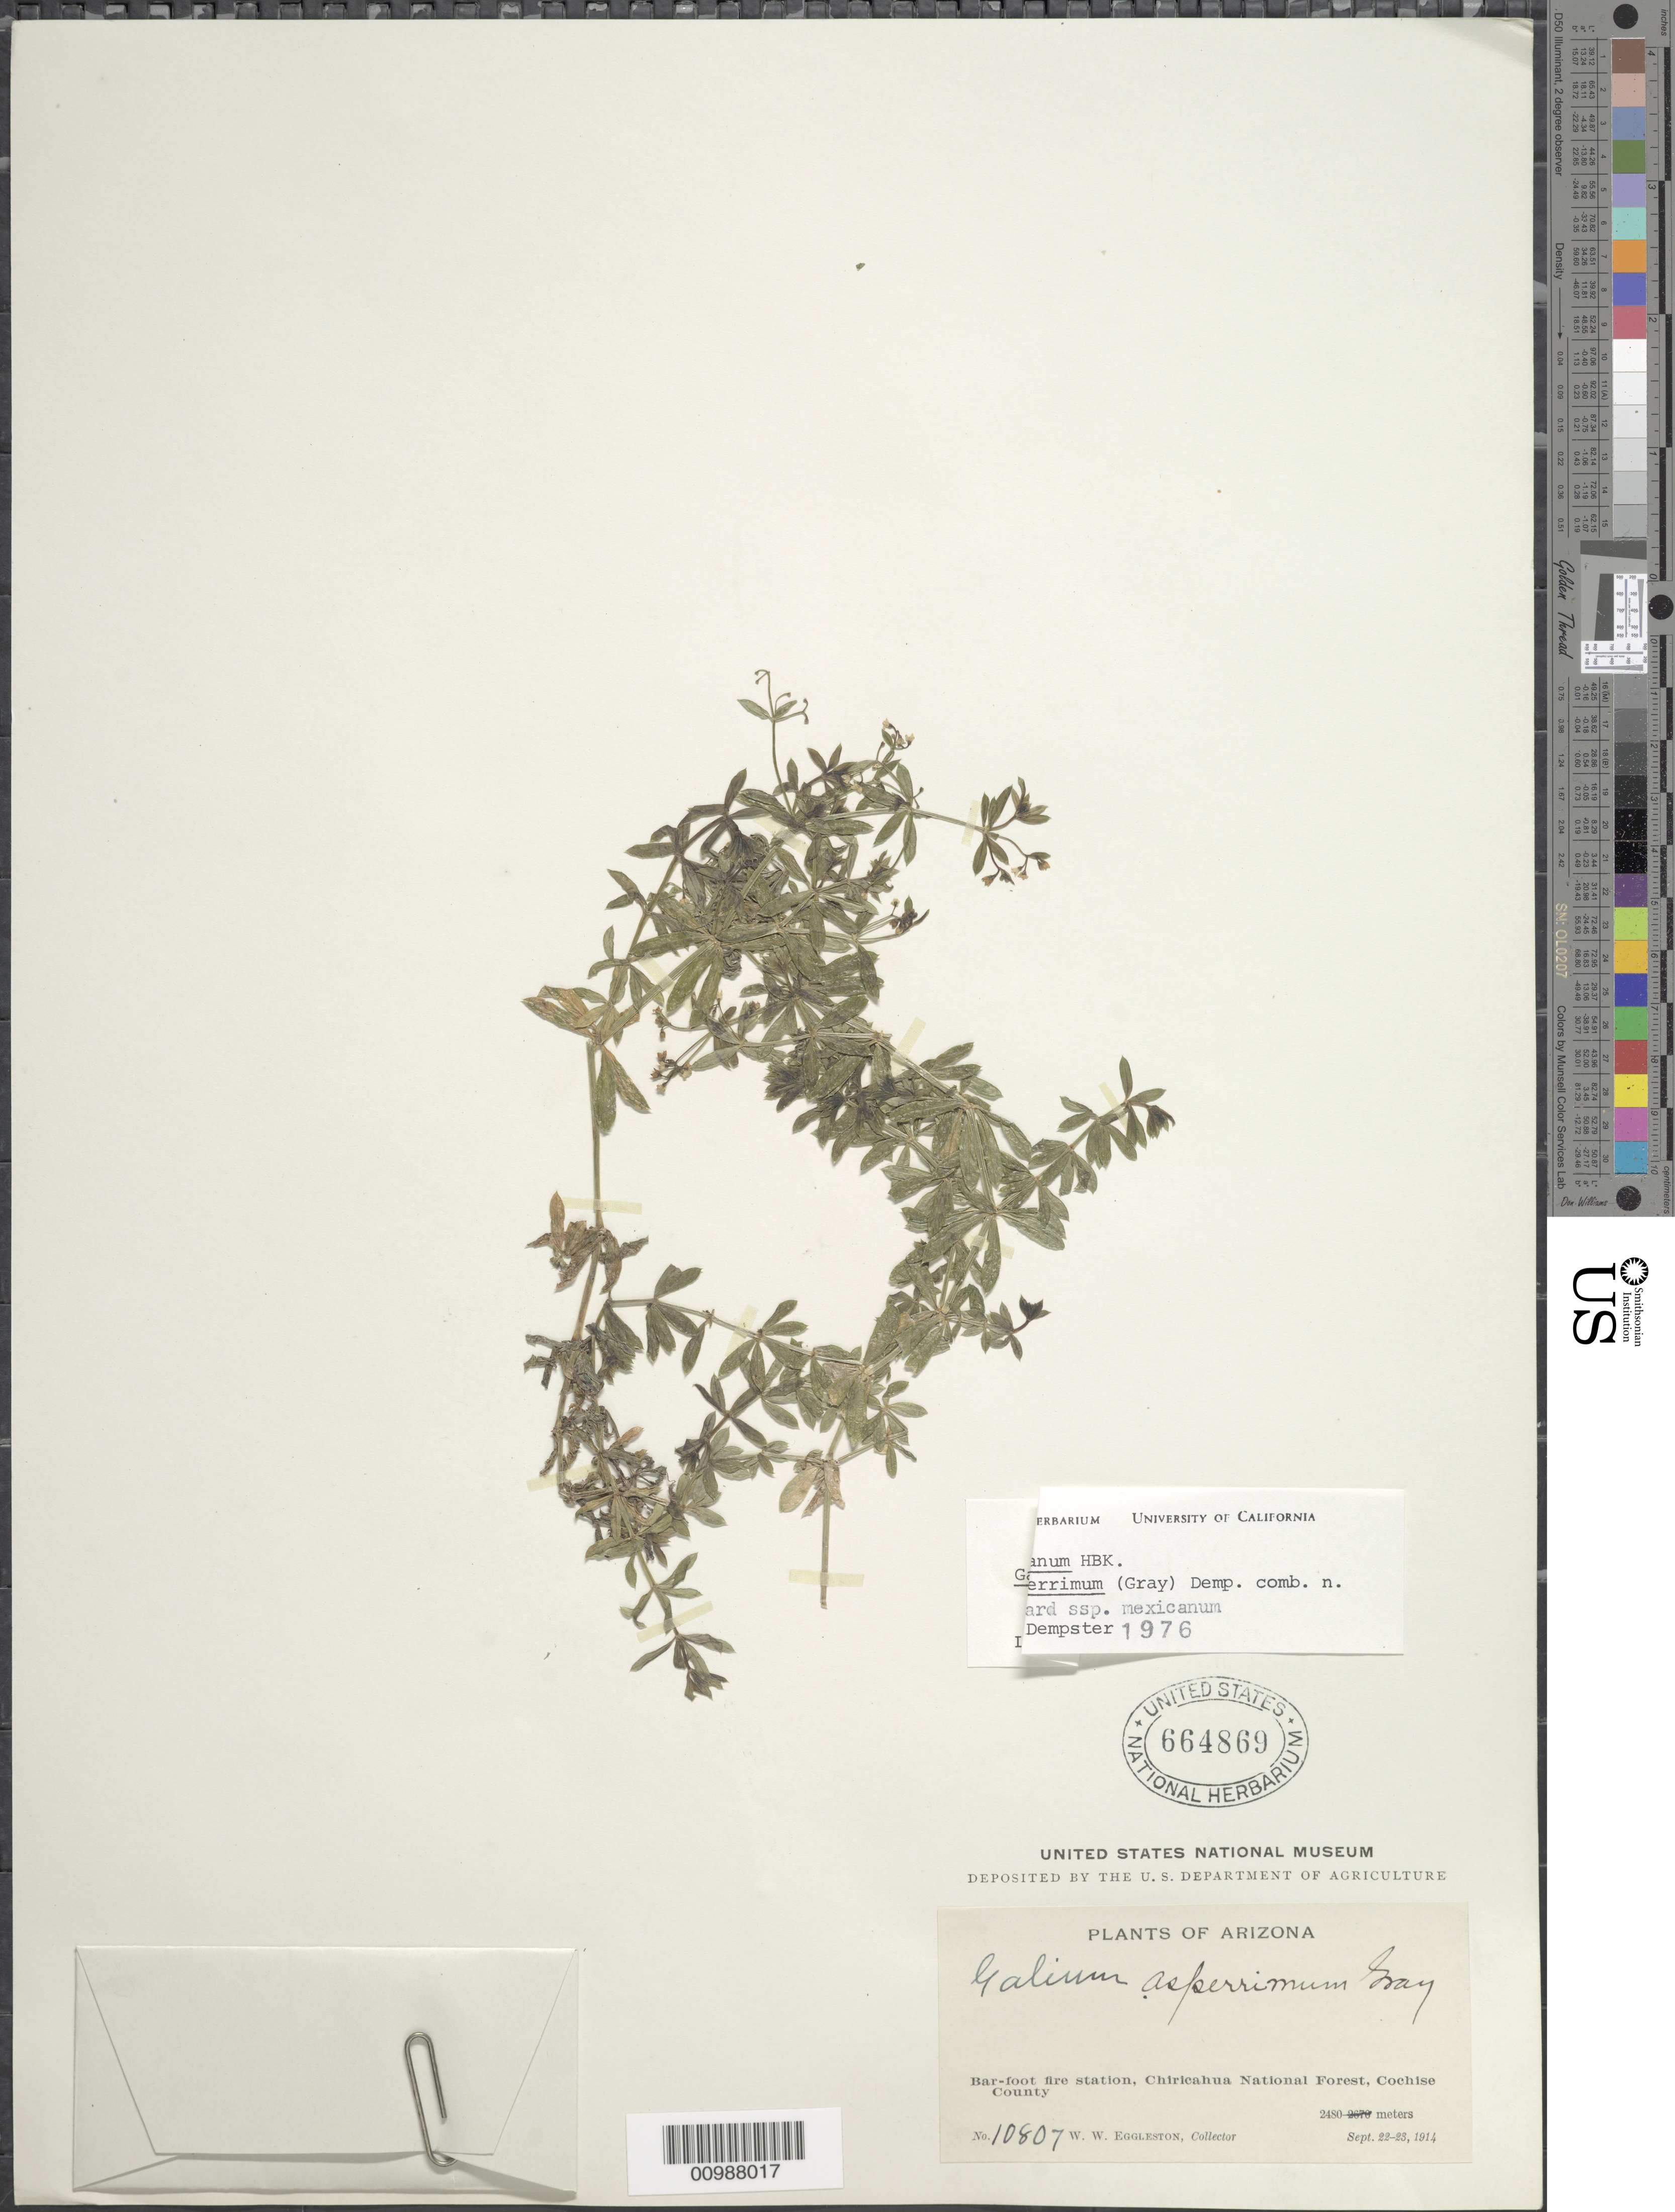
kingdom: Plantae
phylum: Tracheophyta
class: Magnoliopsida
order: Gentianales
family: Rubiaceae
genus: Galium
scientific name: Galium mexicanum subsp. asperrimum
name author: (A. Gray) Dempster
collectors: W. W. Eggleston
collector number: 10807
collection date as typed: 22 Sep 1914 to 23 Sep 1914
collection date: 1914-09-22/1914-09-23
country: United States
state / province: Arizona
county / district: Cochise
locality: Bar-foot fire station, Chiricahua National Forest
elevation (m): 2480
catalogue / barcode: US 664869